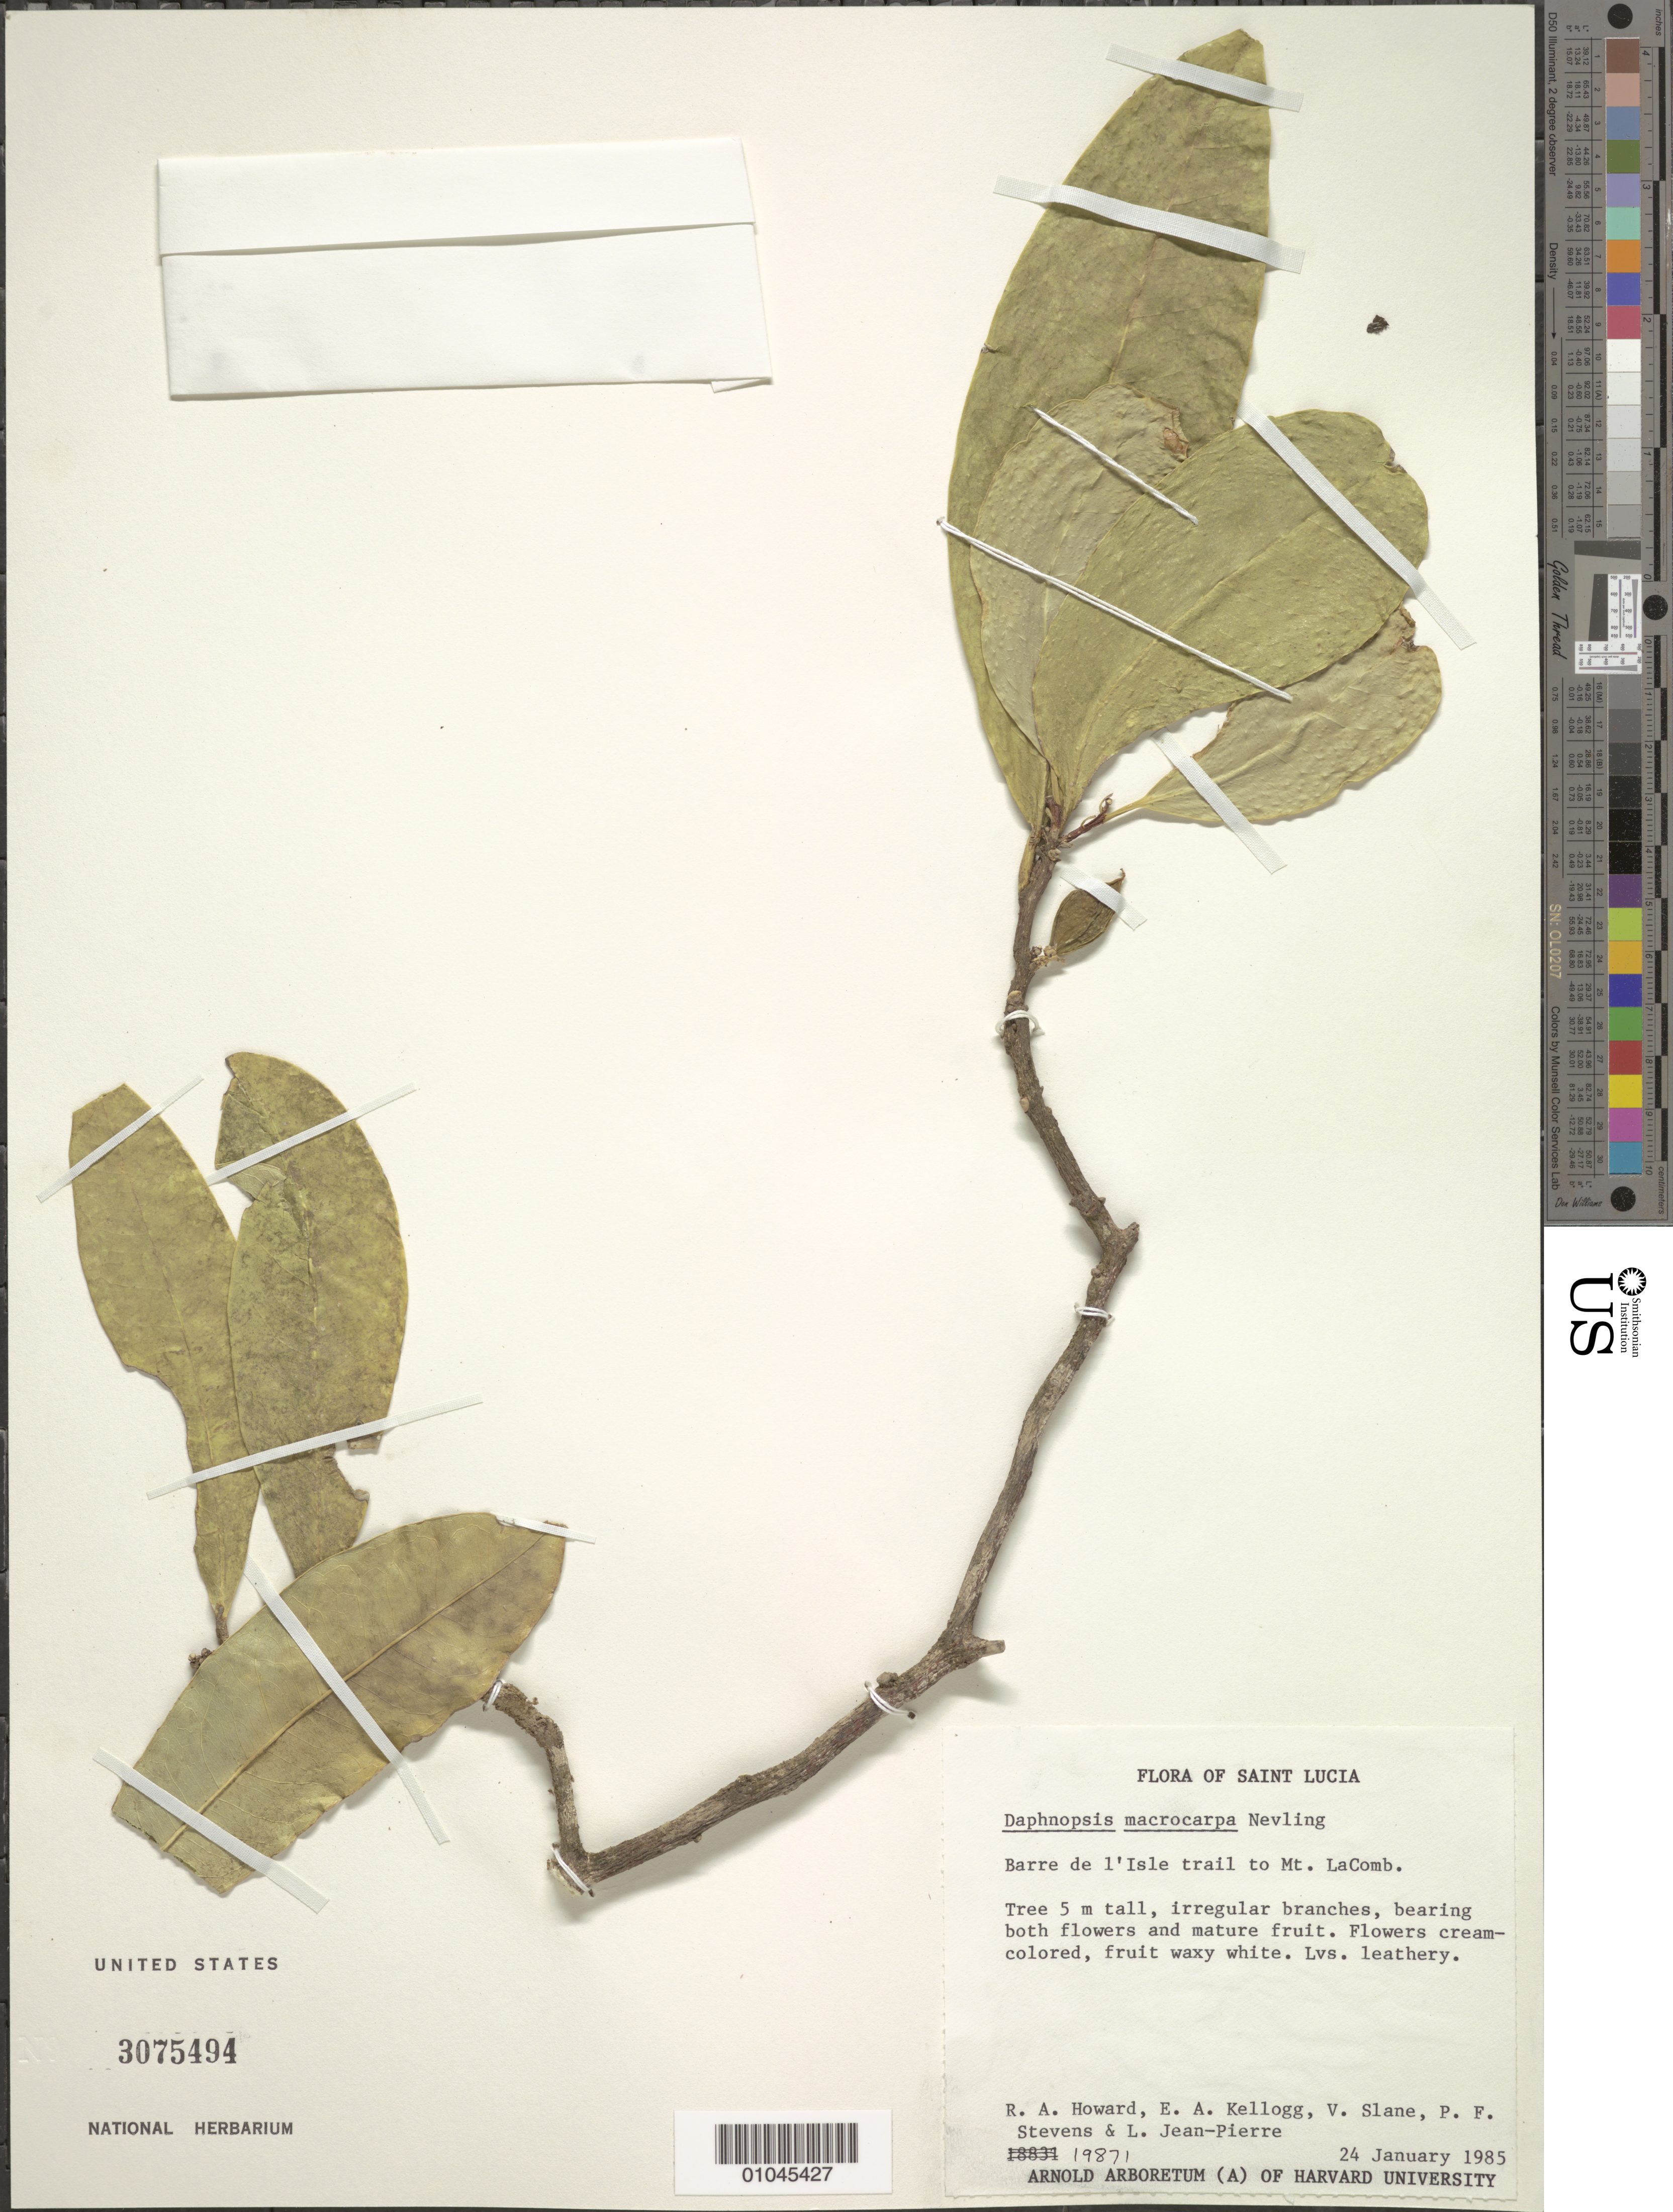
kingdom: Plantae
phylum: Tracheophyta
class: Magnoliopsida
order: Malvales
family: Thymelaeaceae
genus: Daphnopsis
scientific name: Daphnopsis macrocarpa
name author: Nevling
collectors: R. A. Howard, E. A. Kellogg, V. Slane, P. F. Stevens & L. Pierre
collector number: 19871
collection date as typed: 24 Jan 1985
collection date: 1985-01-24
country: St. Lucia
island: St. Lucia I.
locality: Barre de I'sle trail to Mt. LaComb.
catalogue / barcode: US 3075494